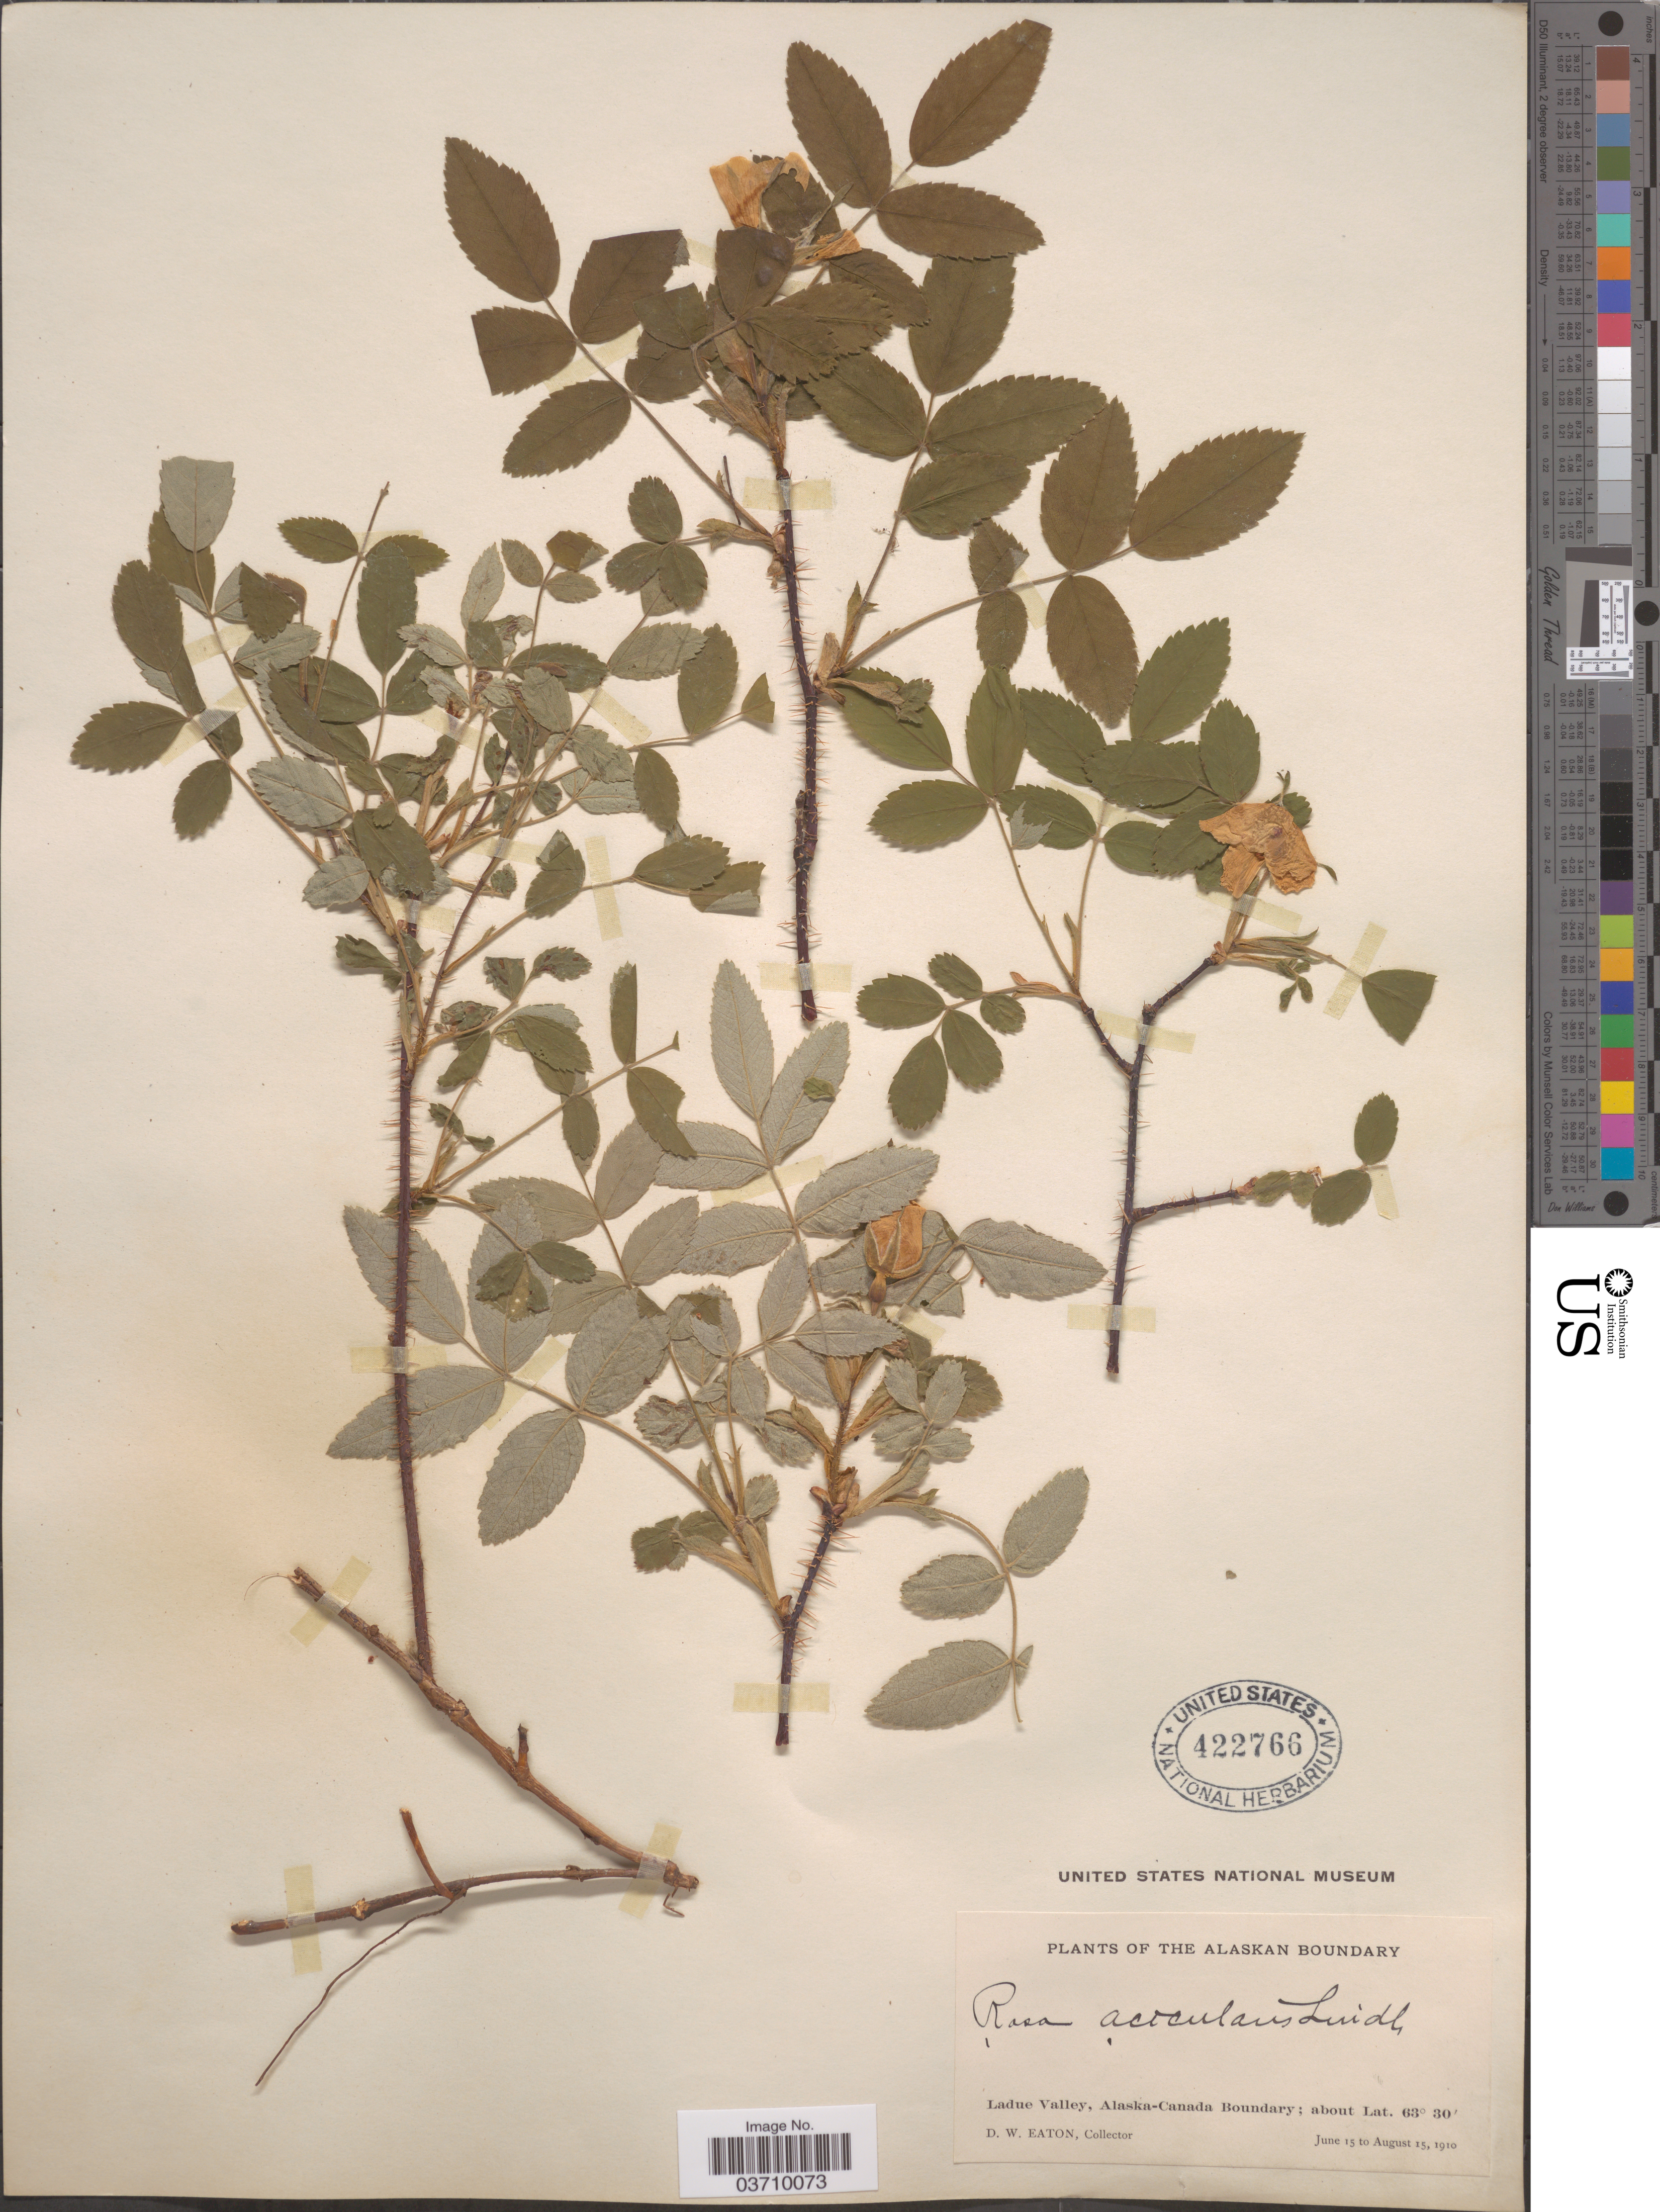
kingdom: Plantae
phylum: Tracheophyta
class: Magnoliopsida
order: Rosales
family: Rosaceae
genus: Rosa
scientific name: Rosa acicularis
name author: Lindl.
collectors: D. Eaton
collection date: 1910-06-15/1910-08-15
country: United States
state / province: Alaska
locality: The Alaskan Boundary. Ladue Valley, Alaska-Canada Boundary.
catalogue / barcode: US 422766